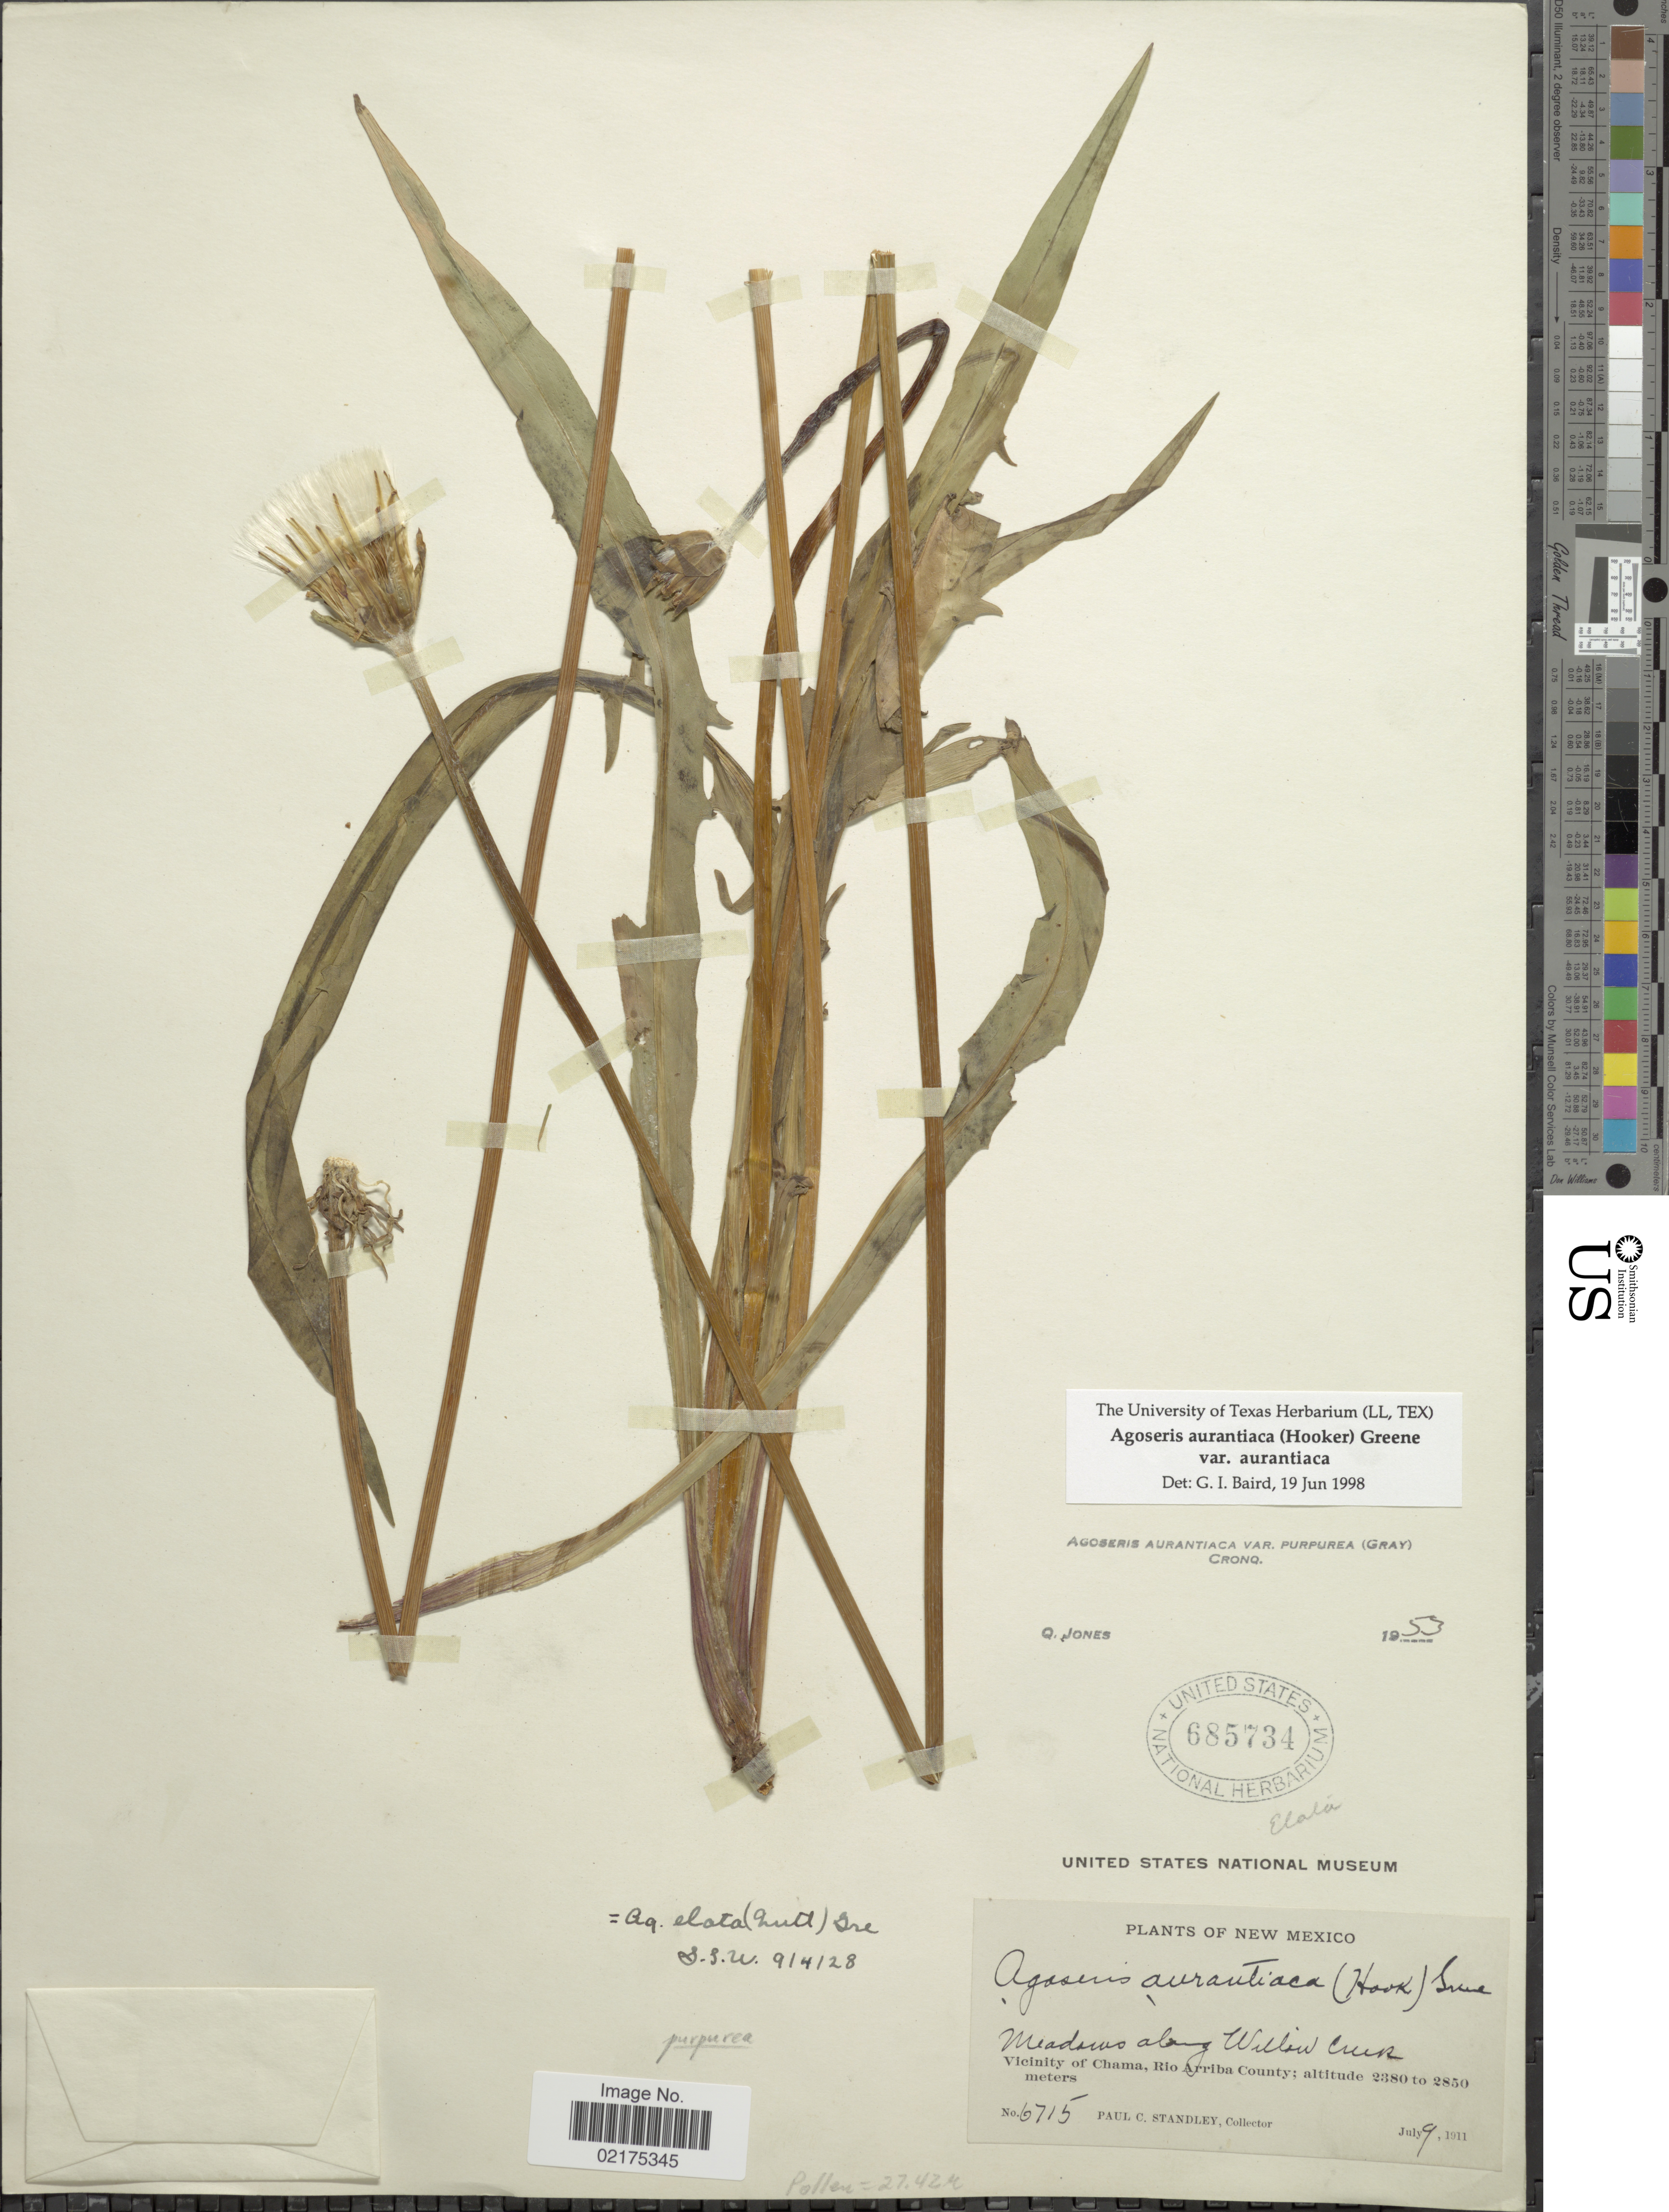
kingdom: Plantae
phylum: Tracheophyta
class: Magnoliopsida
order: Asterales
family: Asteraceae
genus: Agoseris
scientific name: Agoseris aurantiaca var. aurantiaca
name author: (Hook.) Greene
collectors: P. C. Standley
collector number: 6715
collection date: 1911-07-09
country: United States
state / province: New Mexico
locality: Meadows along Willow Creek, Vicinity of Chama, Rio Arriba County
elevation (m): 2380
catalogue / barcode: US 685734